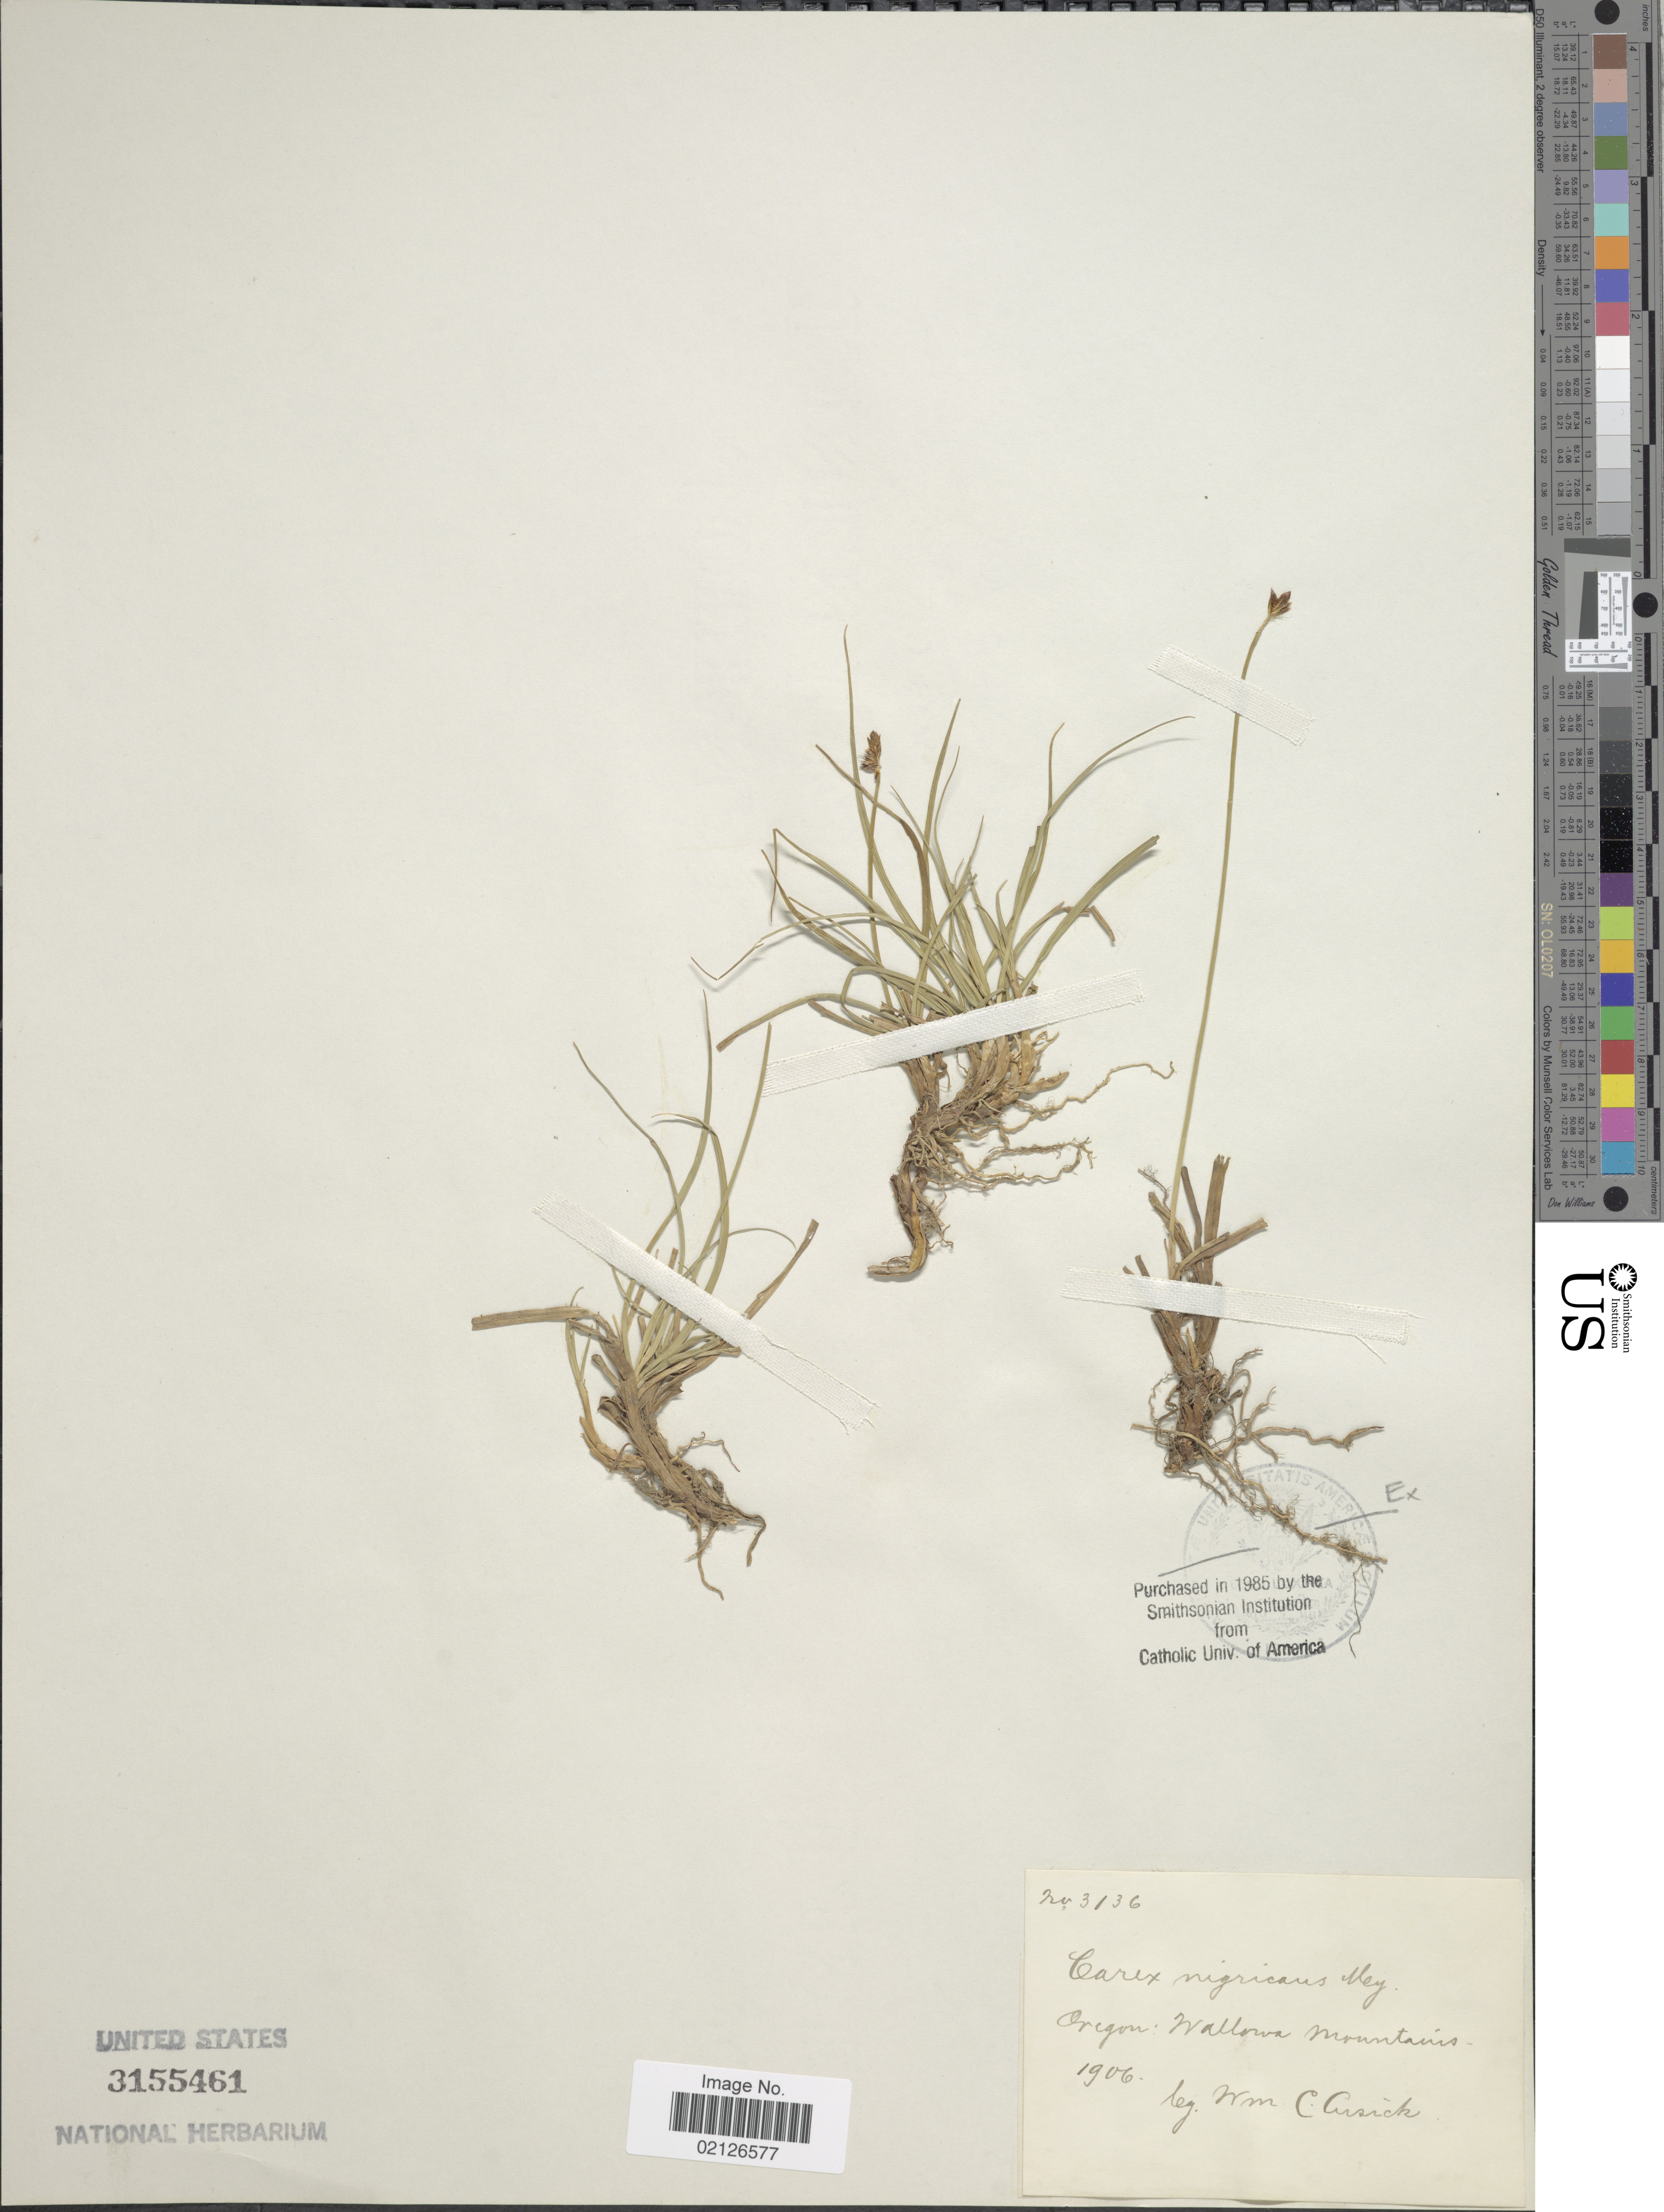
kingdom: Plantae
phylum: Tracheophyta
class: Liliopsida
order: Poales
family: Cyperaceae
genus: Carex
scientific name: Carex nigricans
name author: C.A. Mey.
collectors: W. C. Cusick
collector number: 3136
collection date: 1906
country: United States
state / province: Oregon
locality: Wallowa Mountains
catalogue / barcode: US 3155461